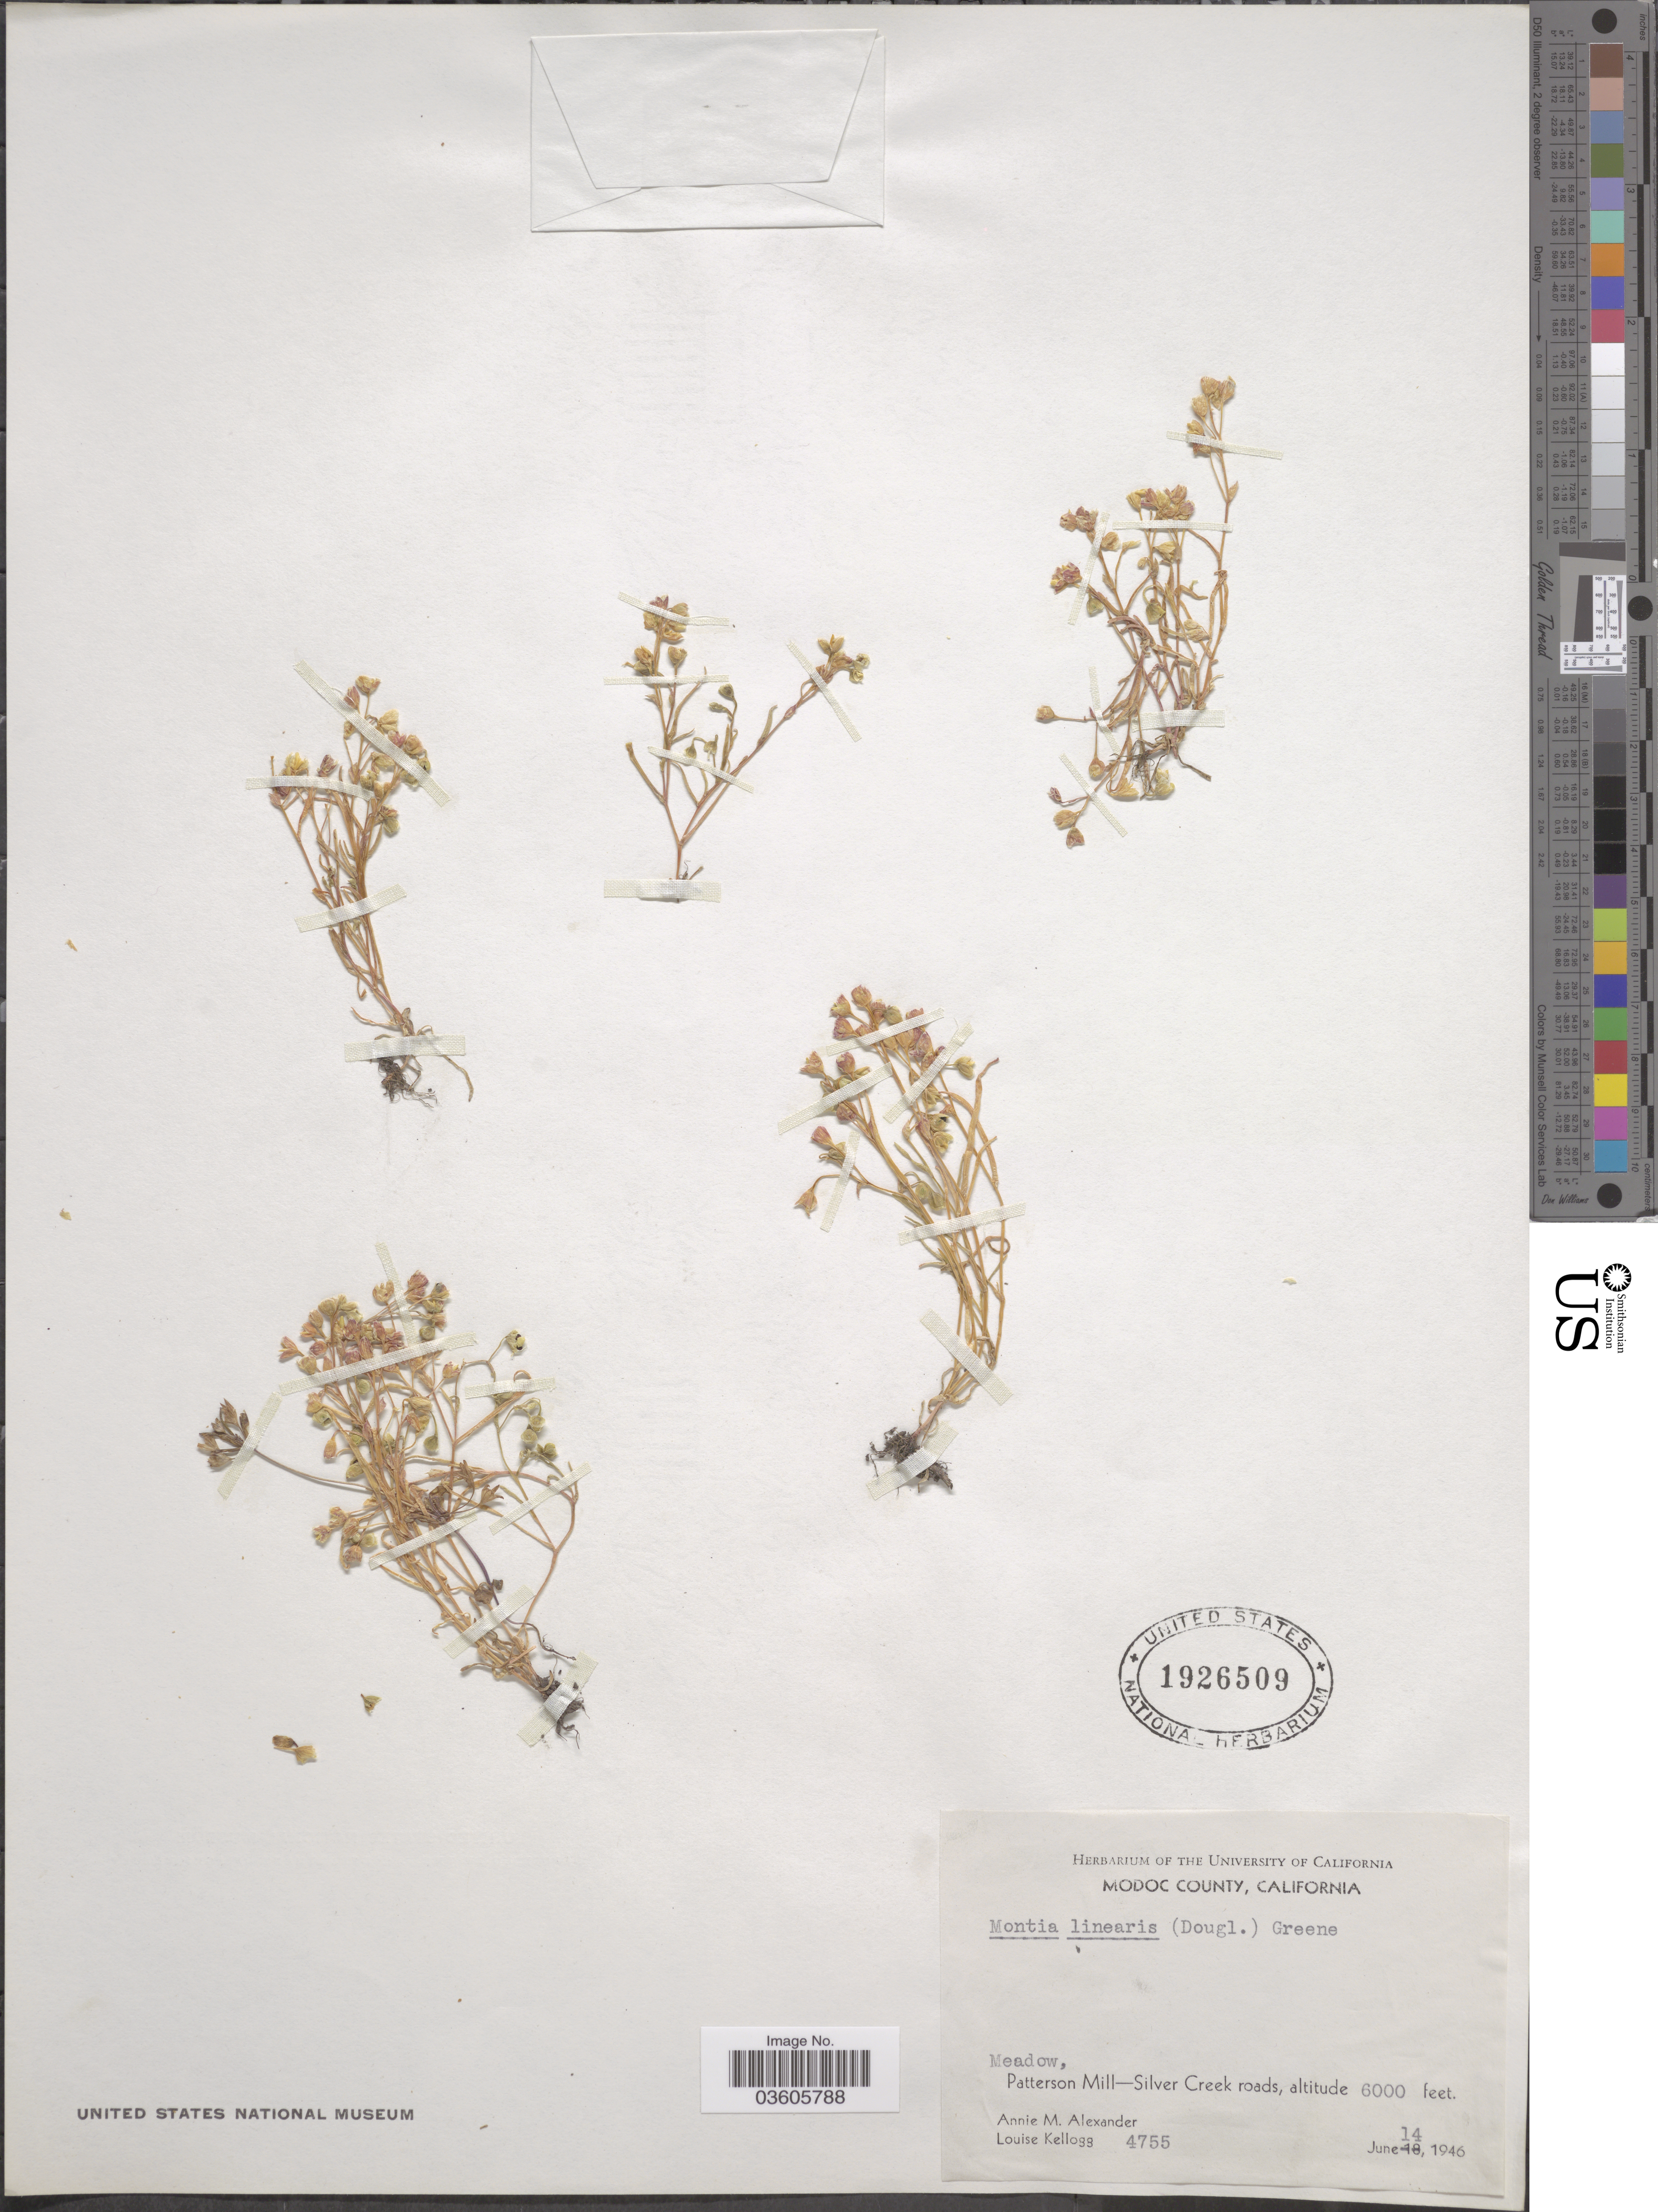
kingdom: Plantae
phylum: Tracheophyta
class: Magnoliopsida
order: Caryophyllales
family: Montiaceae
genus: Montia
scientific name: Montia linearis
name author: (Douglas) Greene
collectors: A. M. Alexander & L. Kellogg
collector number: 4755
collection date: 1946-06-14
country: United States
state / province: California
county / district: Modoc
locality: Modoc County. Meadow, Patterson Mill-Silver Creek roads.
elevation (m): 1829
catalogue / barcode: US 1926509